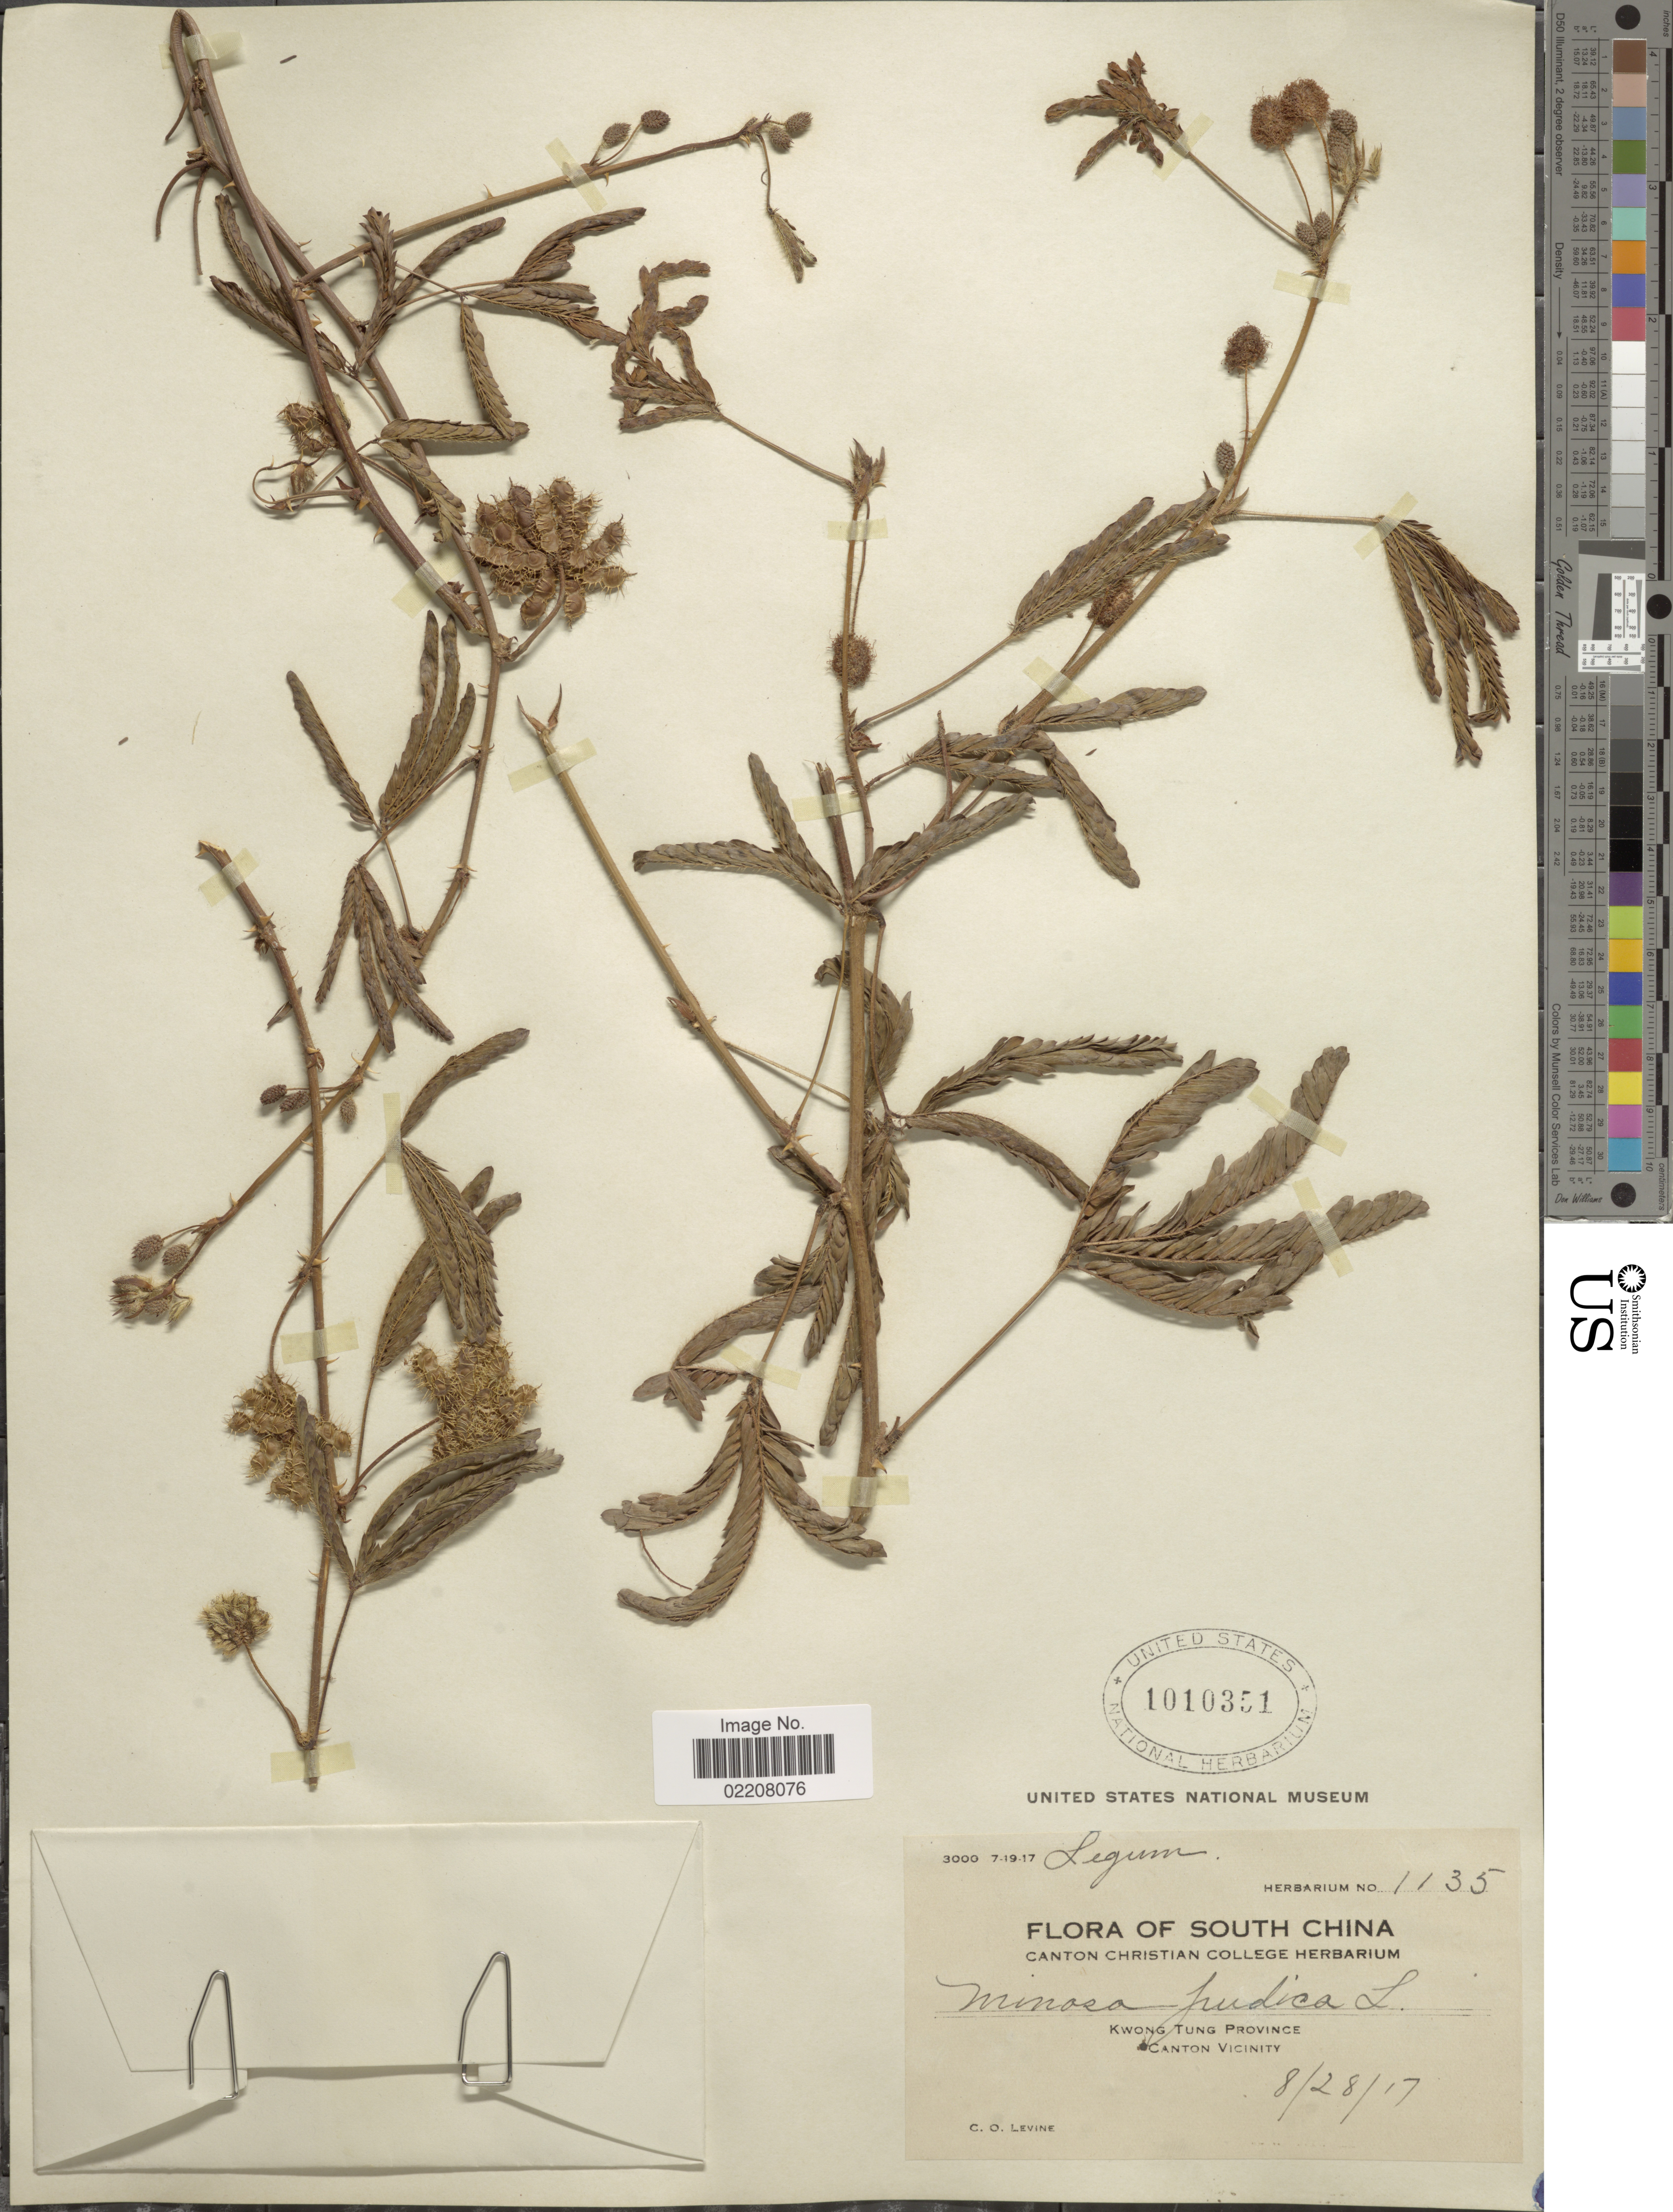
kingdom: Plantae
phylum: Tracheophyta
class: Magnoliopsida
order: Fabales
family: Fabaceae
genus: Mimosa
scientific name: Mimosa pudica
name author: L.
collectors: C. O. Levine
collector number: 1135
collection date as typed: Transcribed d/m/y: 28/8/17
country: China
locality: South China, Kwong Tung Province, Canton Vicinity.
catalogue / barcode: US 1010351